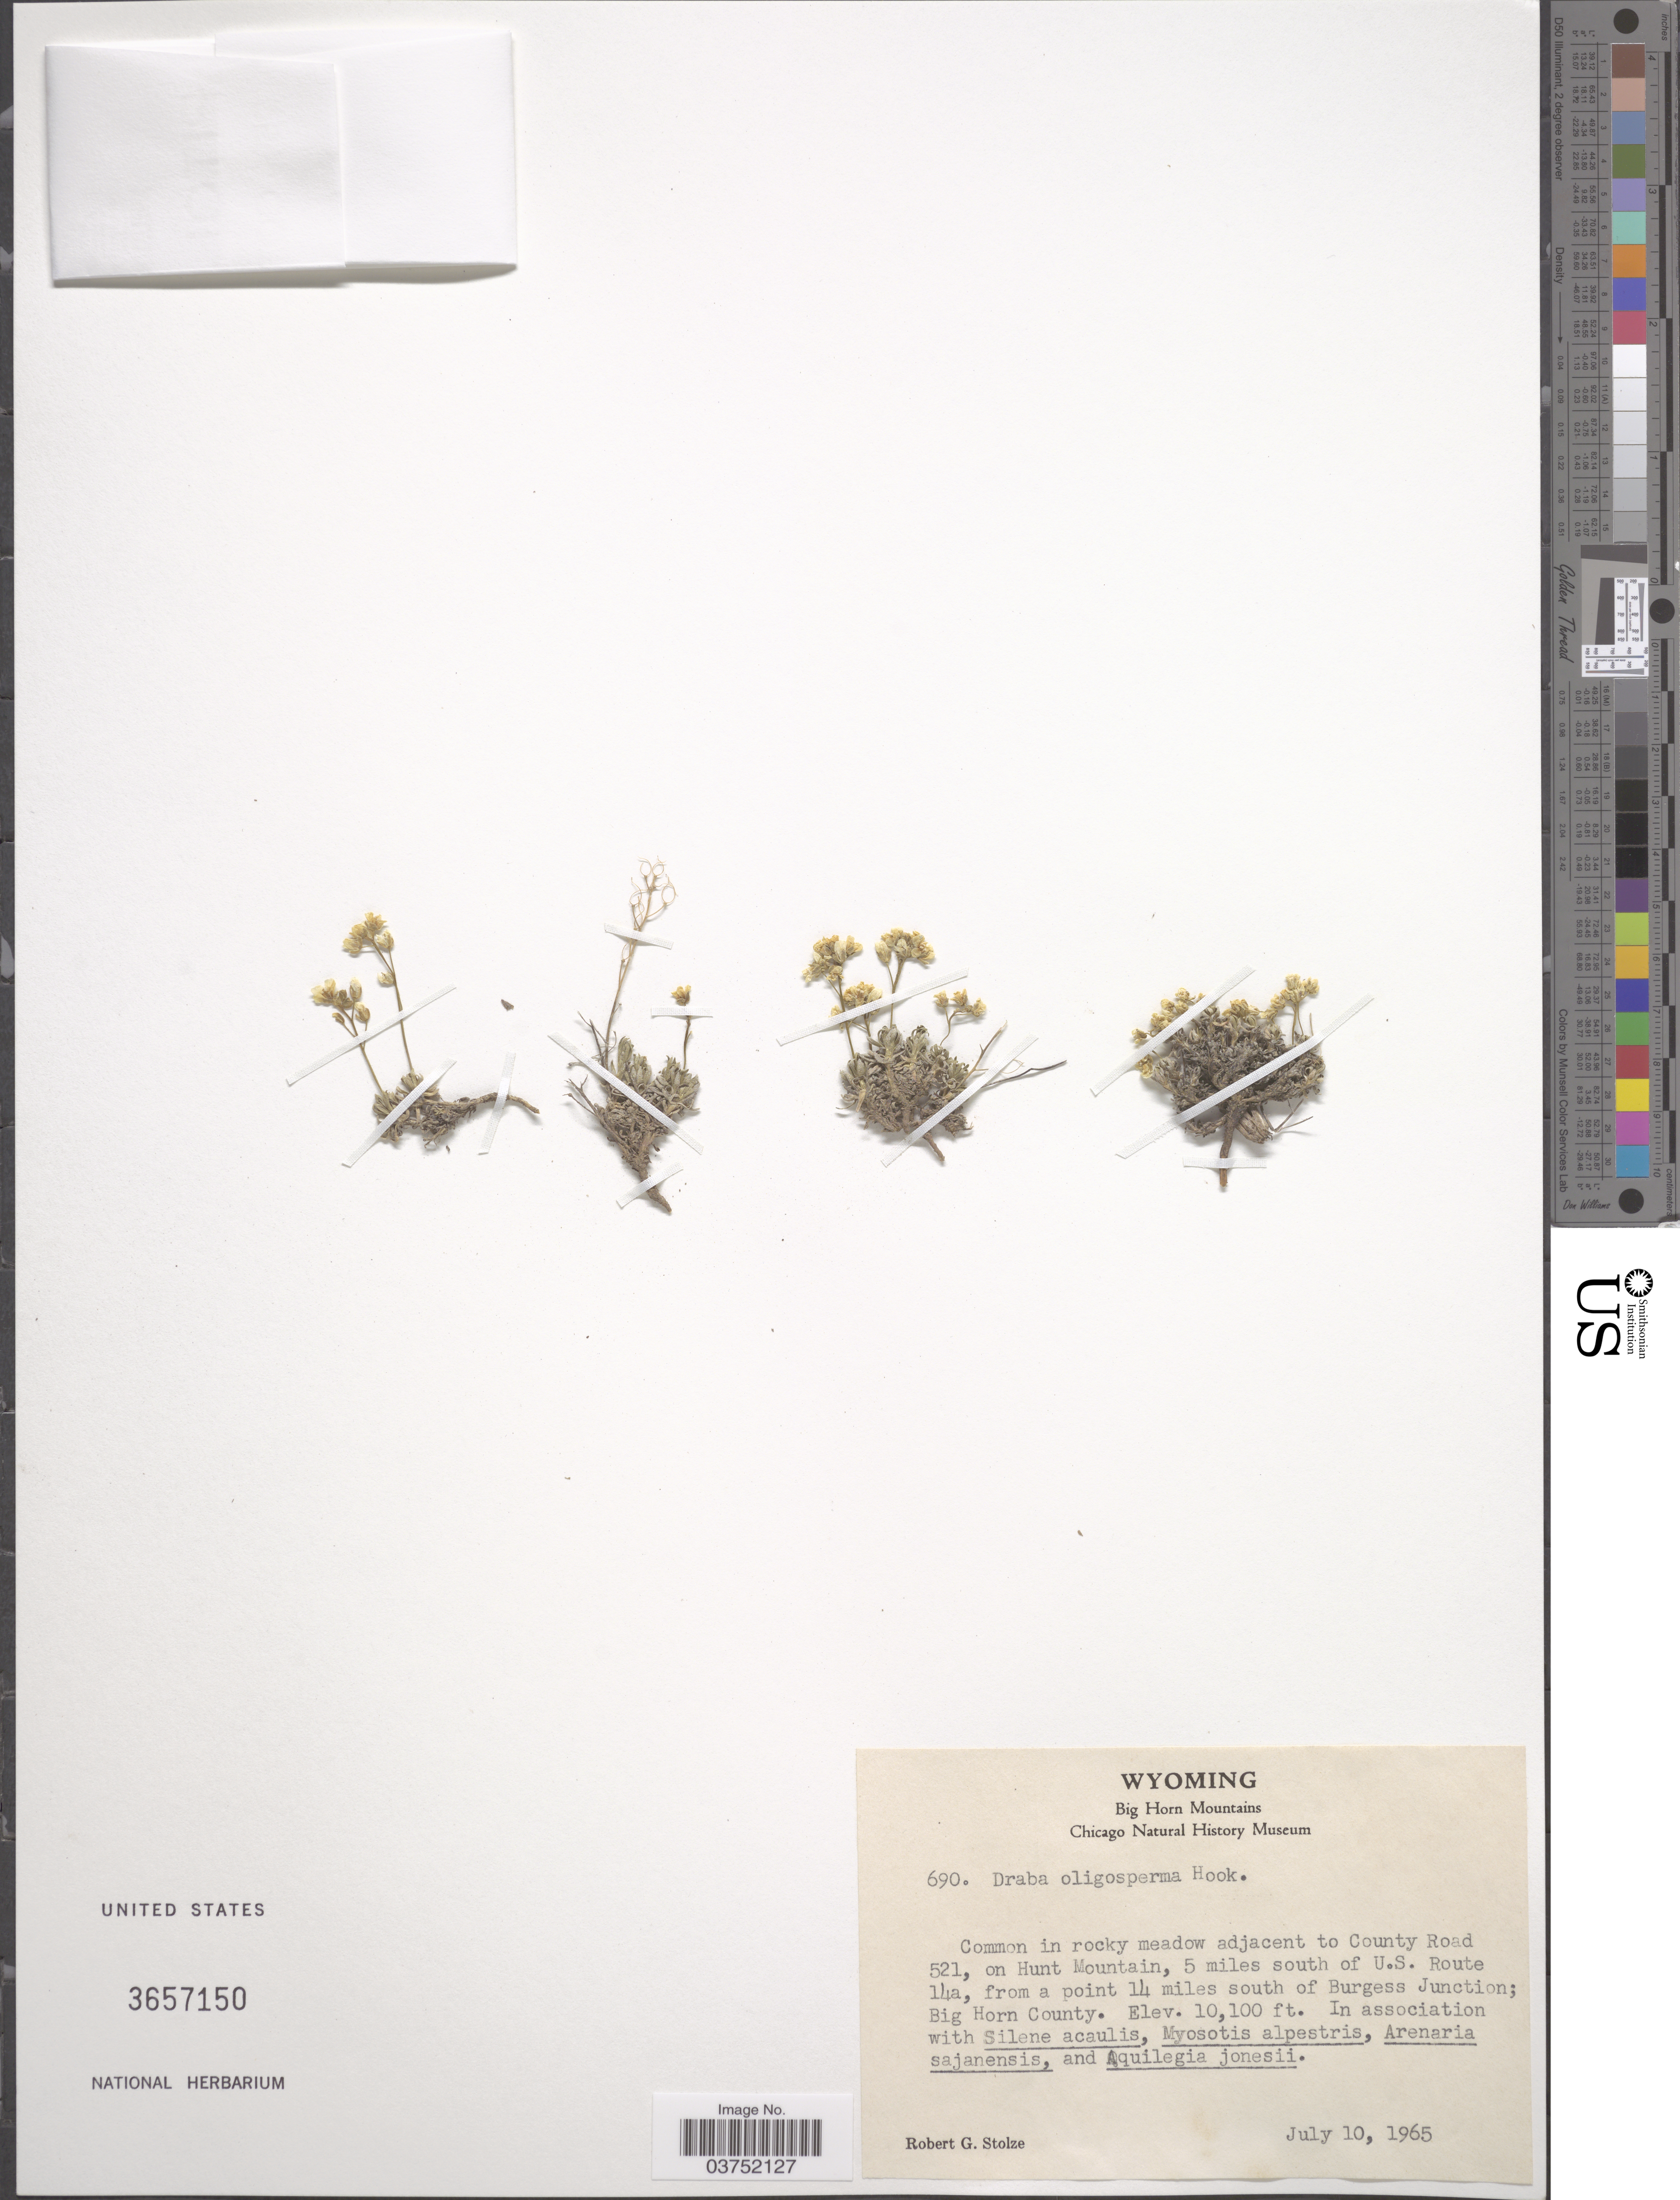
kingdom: Plantae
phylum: Tracheophyta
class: Magnoliopsida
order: Brassicales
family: Brassicaceae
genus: Draba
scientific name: Draba oligosperma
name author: Hook.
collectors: R. G. Stolze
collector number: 690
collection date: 1965-07-10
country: United States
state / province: Wyoming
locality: Big Horn Mountains. Common in rocky meadow adjacent to County Road 521, on Hunt Mountain, 5 miles south of U.S. Route 14a, from a point 14 miles south of Burgess Junction; Big Horn County.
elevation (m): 3078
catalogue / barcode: US 3657150